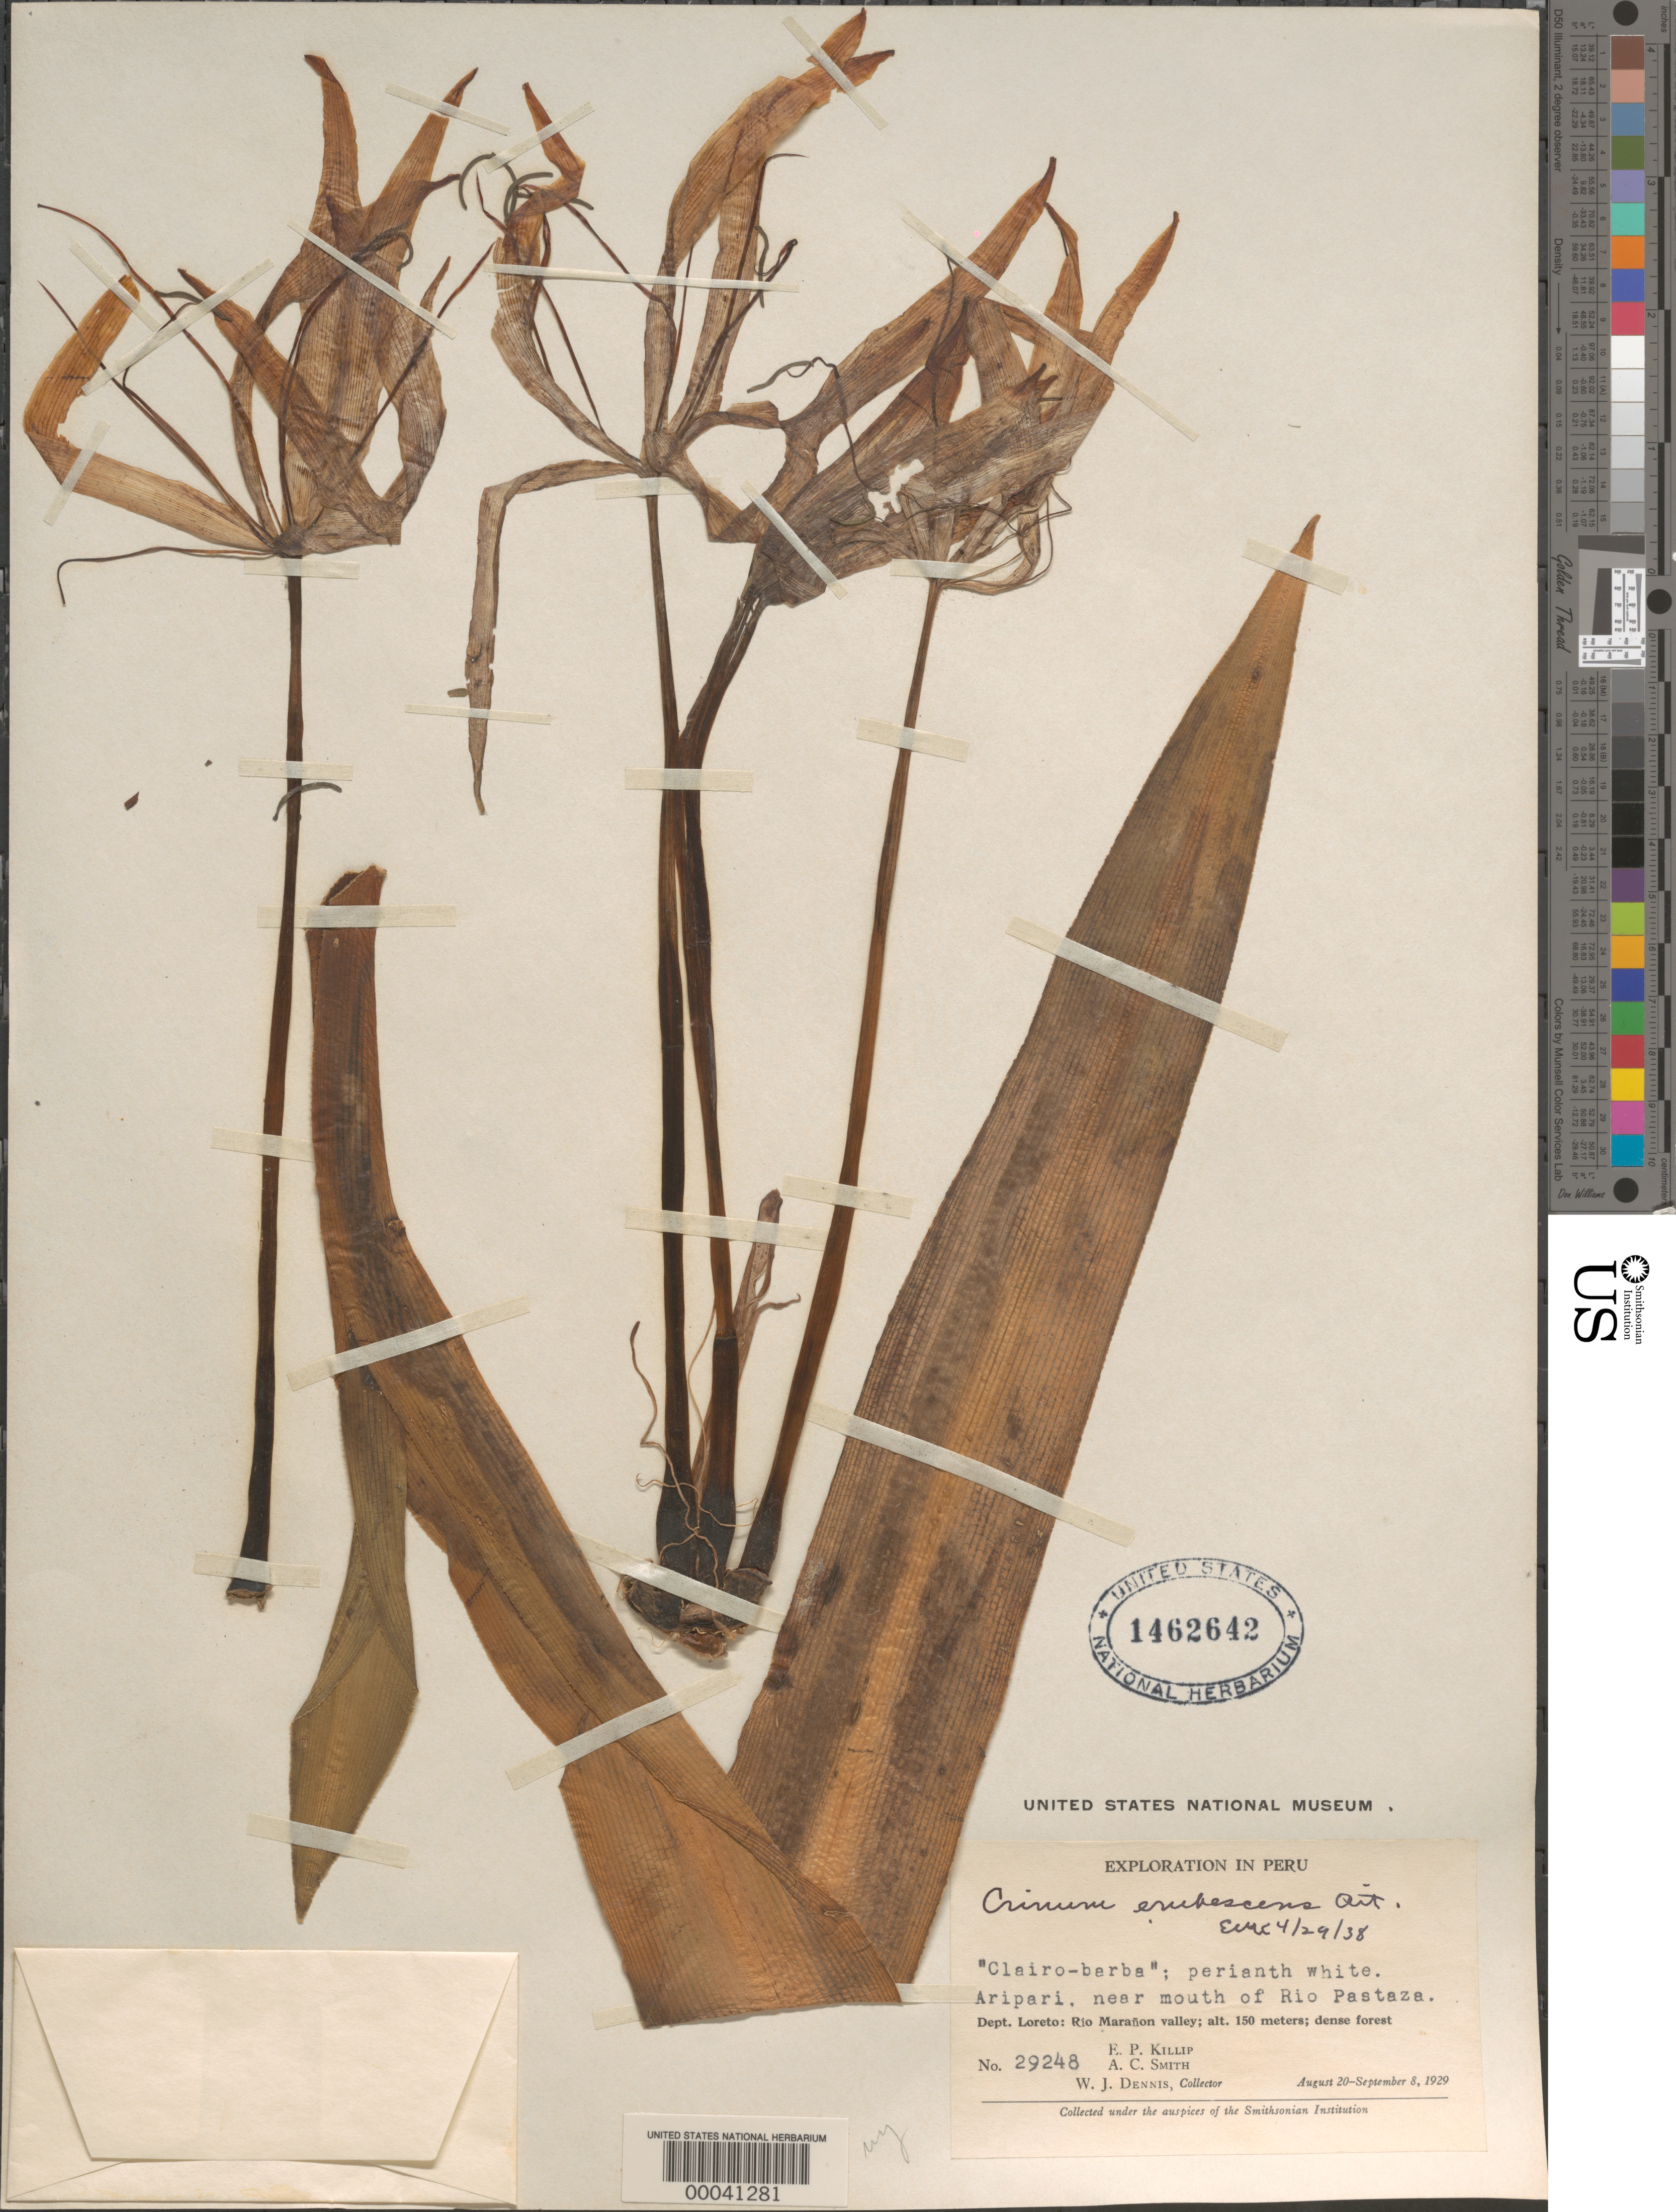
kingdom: Plantae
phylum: Tracheophyta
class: Liliopsida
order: Asparagales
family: Amaryllidaceae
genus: Crinum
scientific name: Crinum erubescens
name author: Aiton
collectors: W. J. Dennis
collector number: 29248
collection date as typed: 20 Aug 1929 to 08 Sep 1929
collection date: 1929-08-20/1929-09-08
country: Peru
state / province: Loreto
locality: Rio maranon valley, aripari, near mouth of rio pastaza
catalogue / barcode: US 1462642